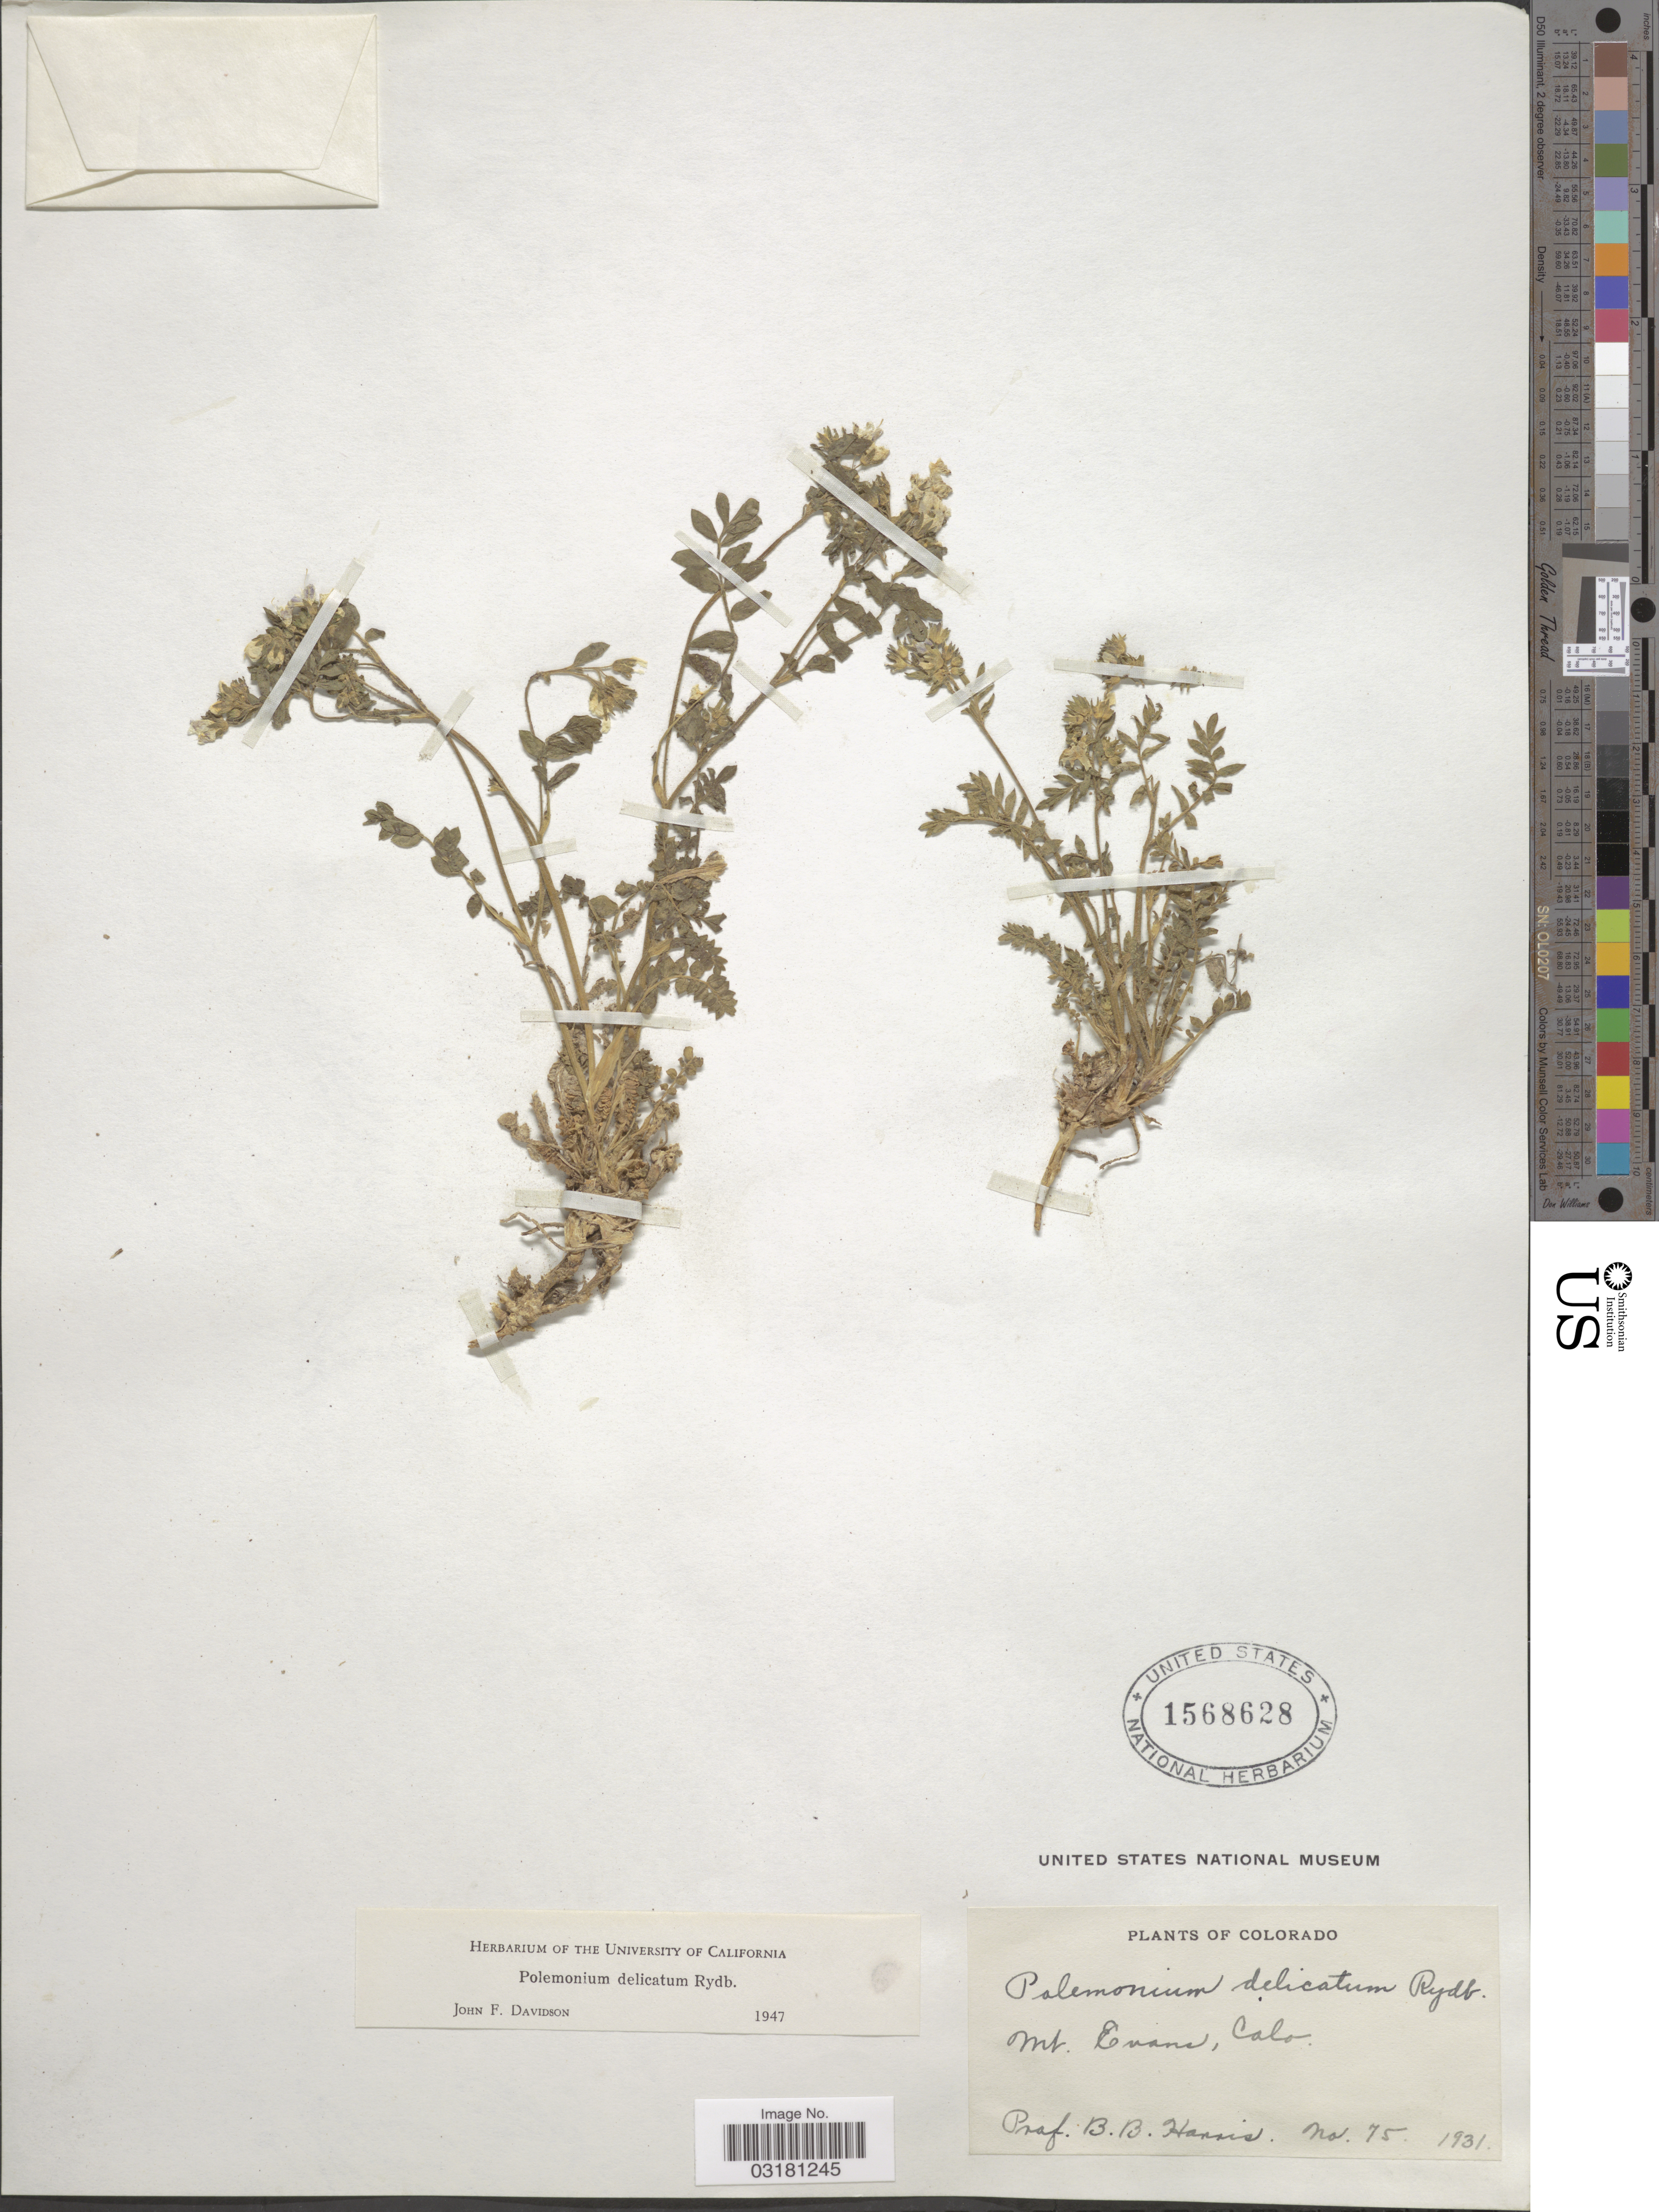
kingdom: Plantae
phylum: Tracheophyta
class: Magnoliopsida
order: Ericales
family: Polemoniaceae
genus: Polemonium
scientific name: Polemonium delicatum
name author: Rydb.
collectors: B. B. Harris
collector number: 75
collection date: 1931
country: United States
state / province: Colorado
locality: Mt. Evans, Colo.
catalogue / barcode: US 1568628